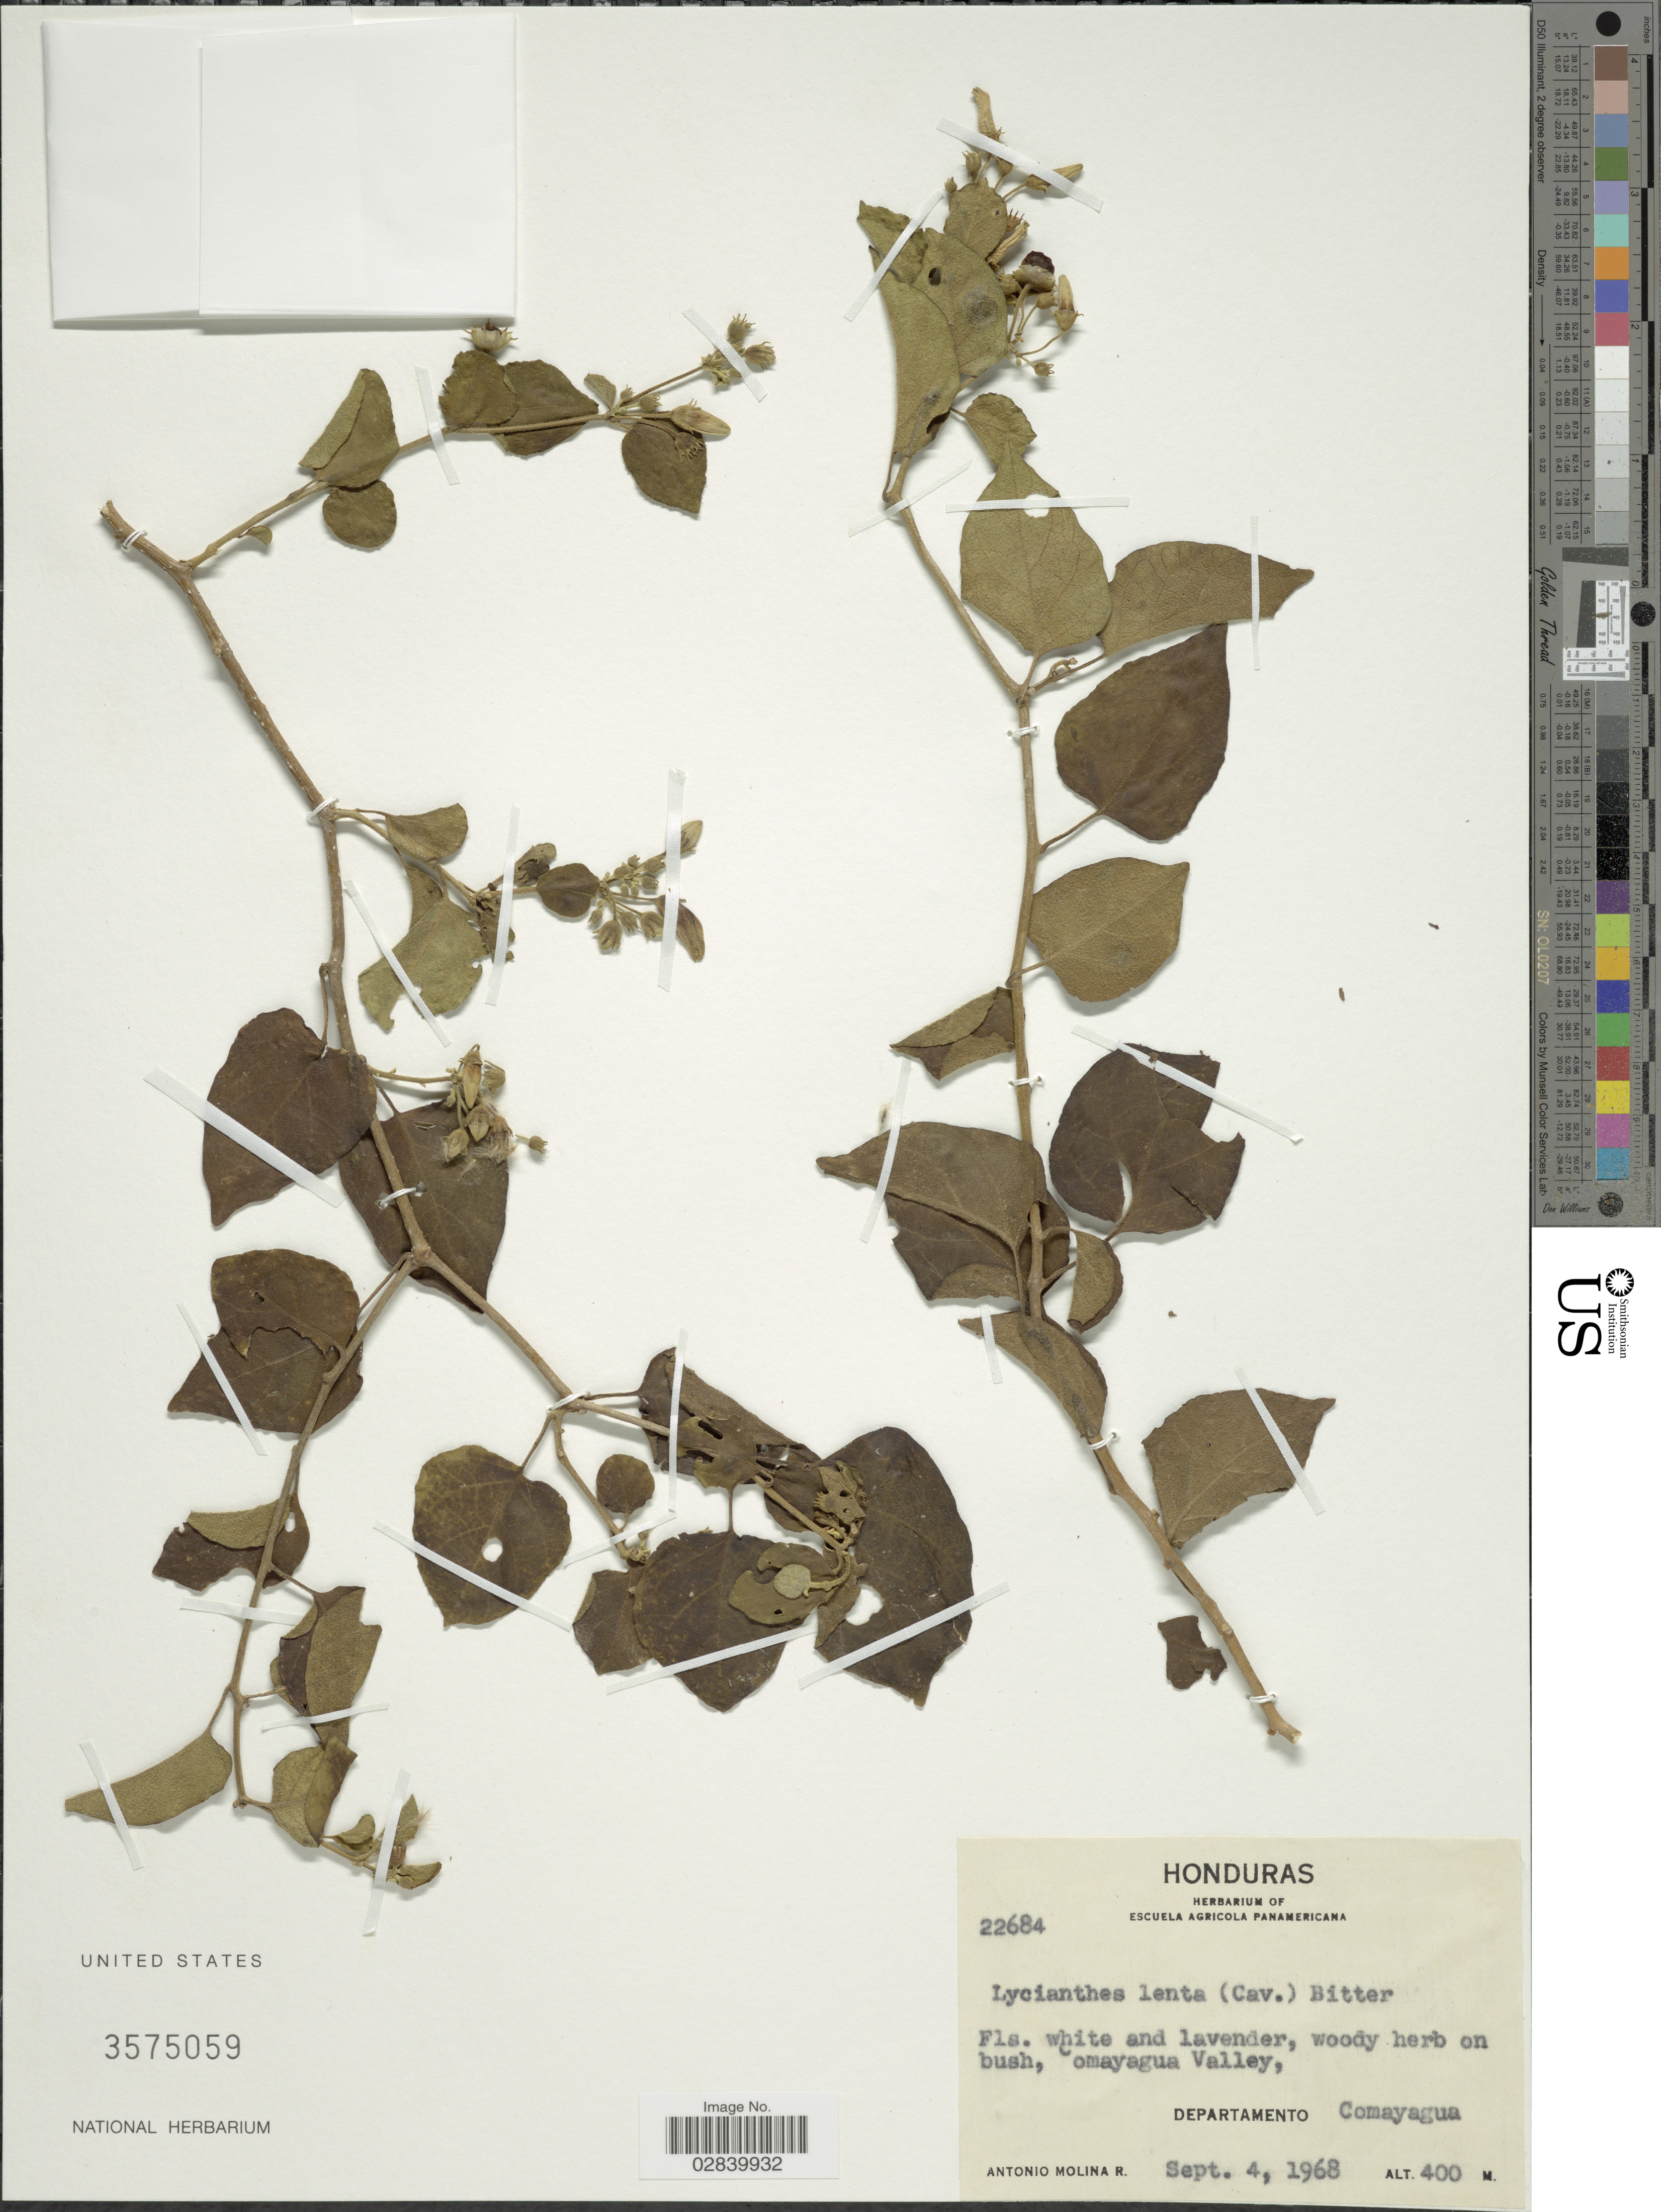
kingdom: Plantae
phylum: Tracheophyta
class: Magnoliopsida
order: Solanales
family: Solanaceae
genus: Lycianthes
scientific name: Lycianthes lenta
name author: (Cav.) Bitter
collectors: A. Molina R.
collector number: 22684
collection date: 1968-09-04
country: Honduras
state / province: Comayagua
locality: Comayagua Valley, departamento Comayagua.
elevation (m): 400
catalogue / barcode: US 3575059